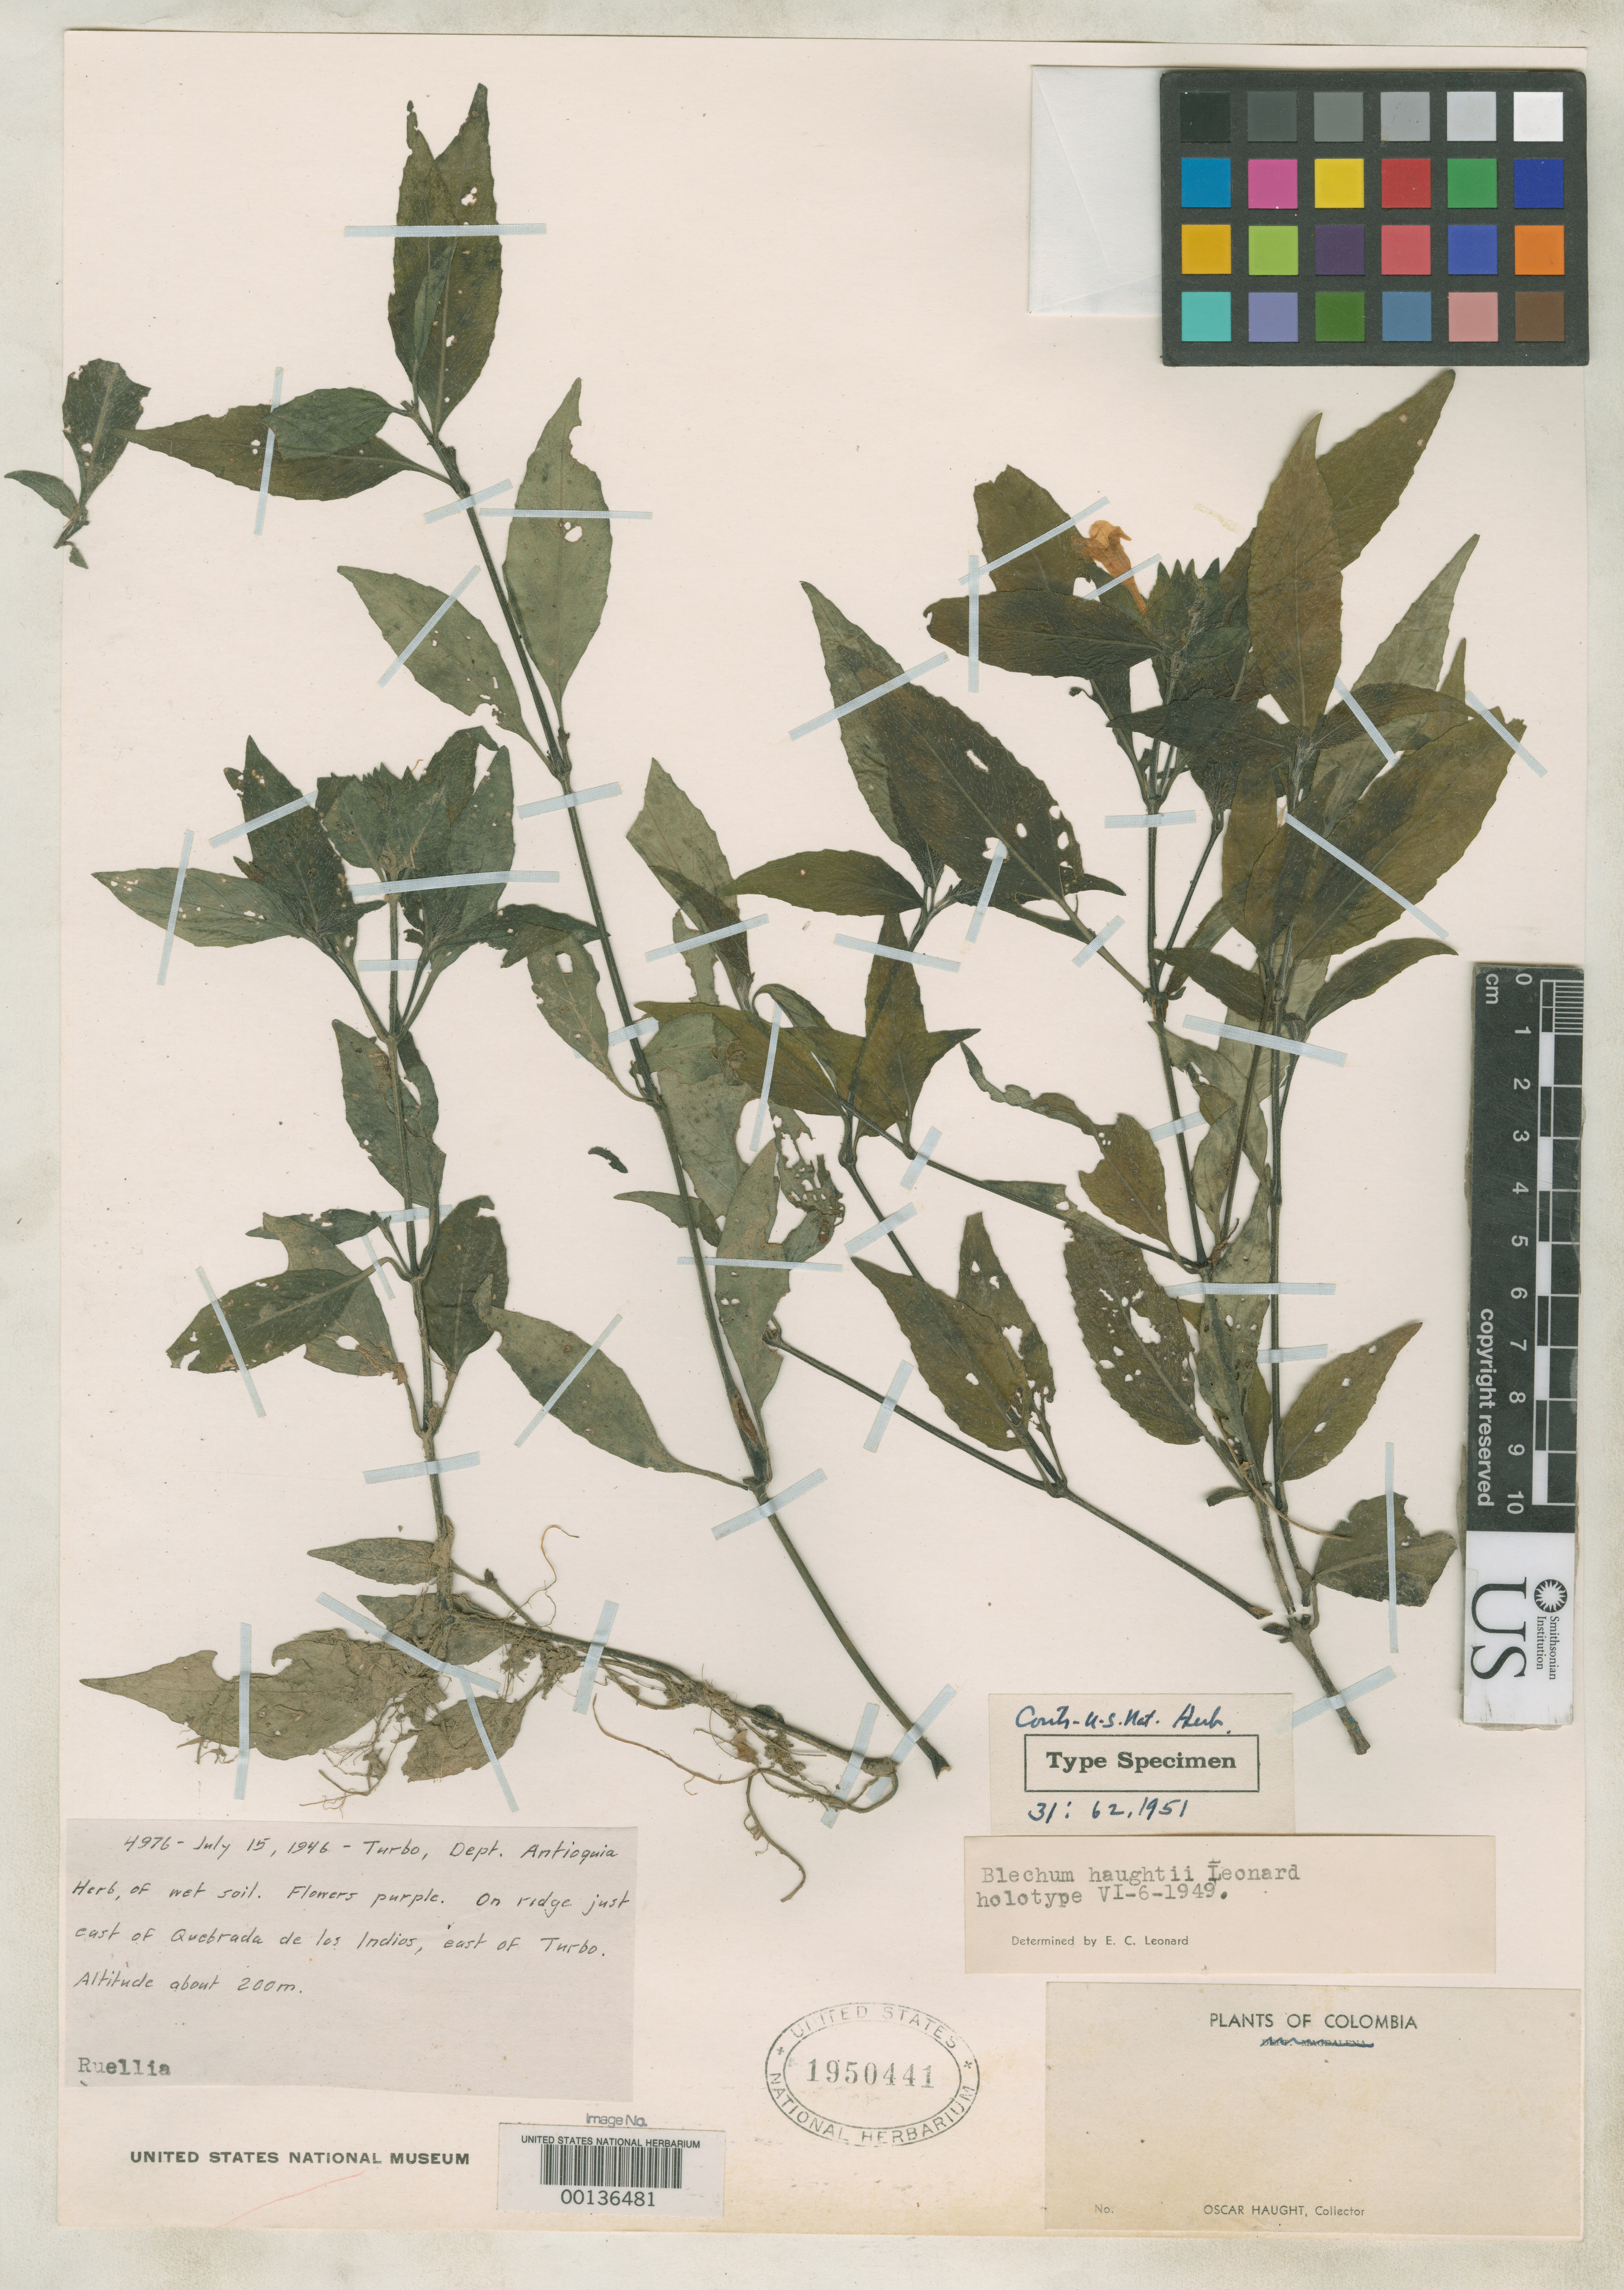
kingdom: Plantae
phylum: Tracheophyta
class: Magnoliopsida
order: Lamiales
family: Acanthaceae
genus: Blechum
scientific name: Blechum haughtii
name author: Leonard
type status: Holotype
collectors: O. L. Haught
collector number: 4976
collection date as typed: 15 Jul 1946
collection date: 1946-07-15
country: Colombia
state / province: Antioquia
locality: E of Quebrada de Los Indios, E of Turbo.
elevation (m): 200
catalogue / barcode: US 1950441